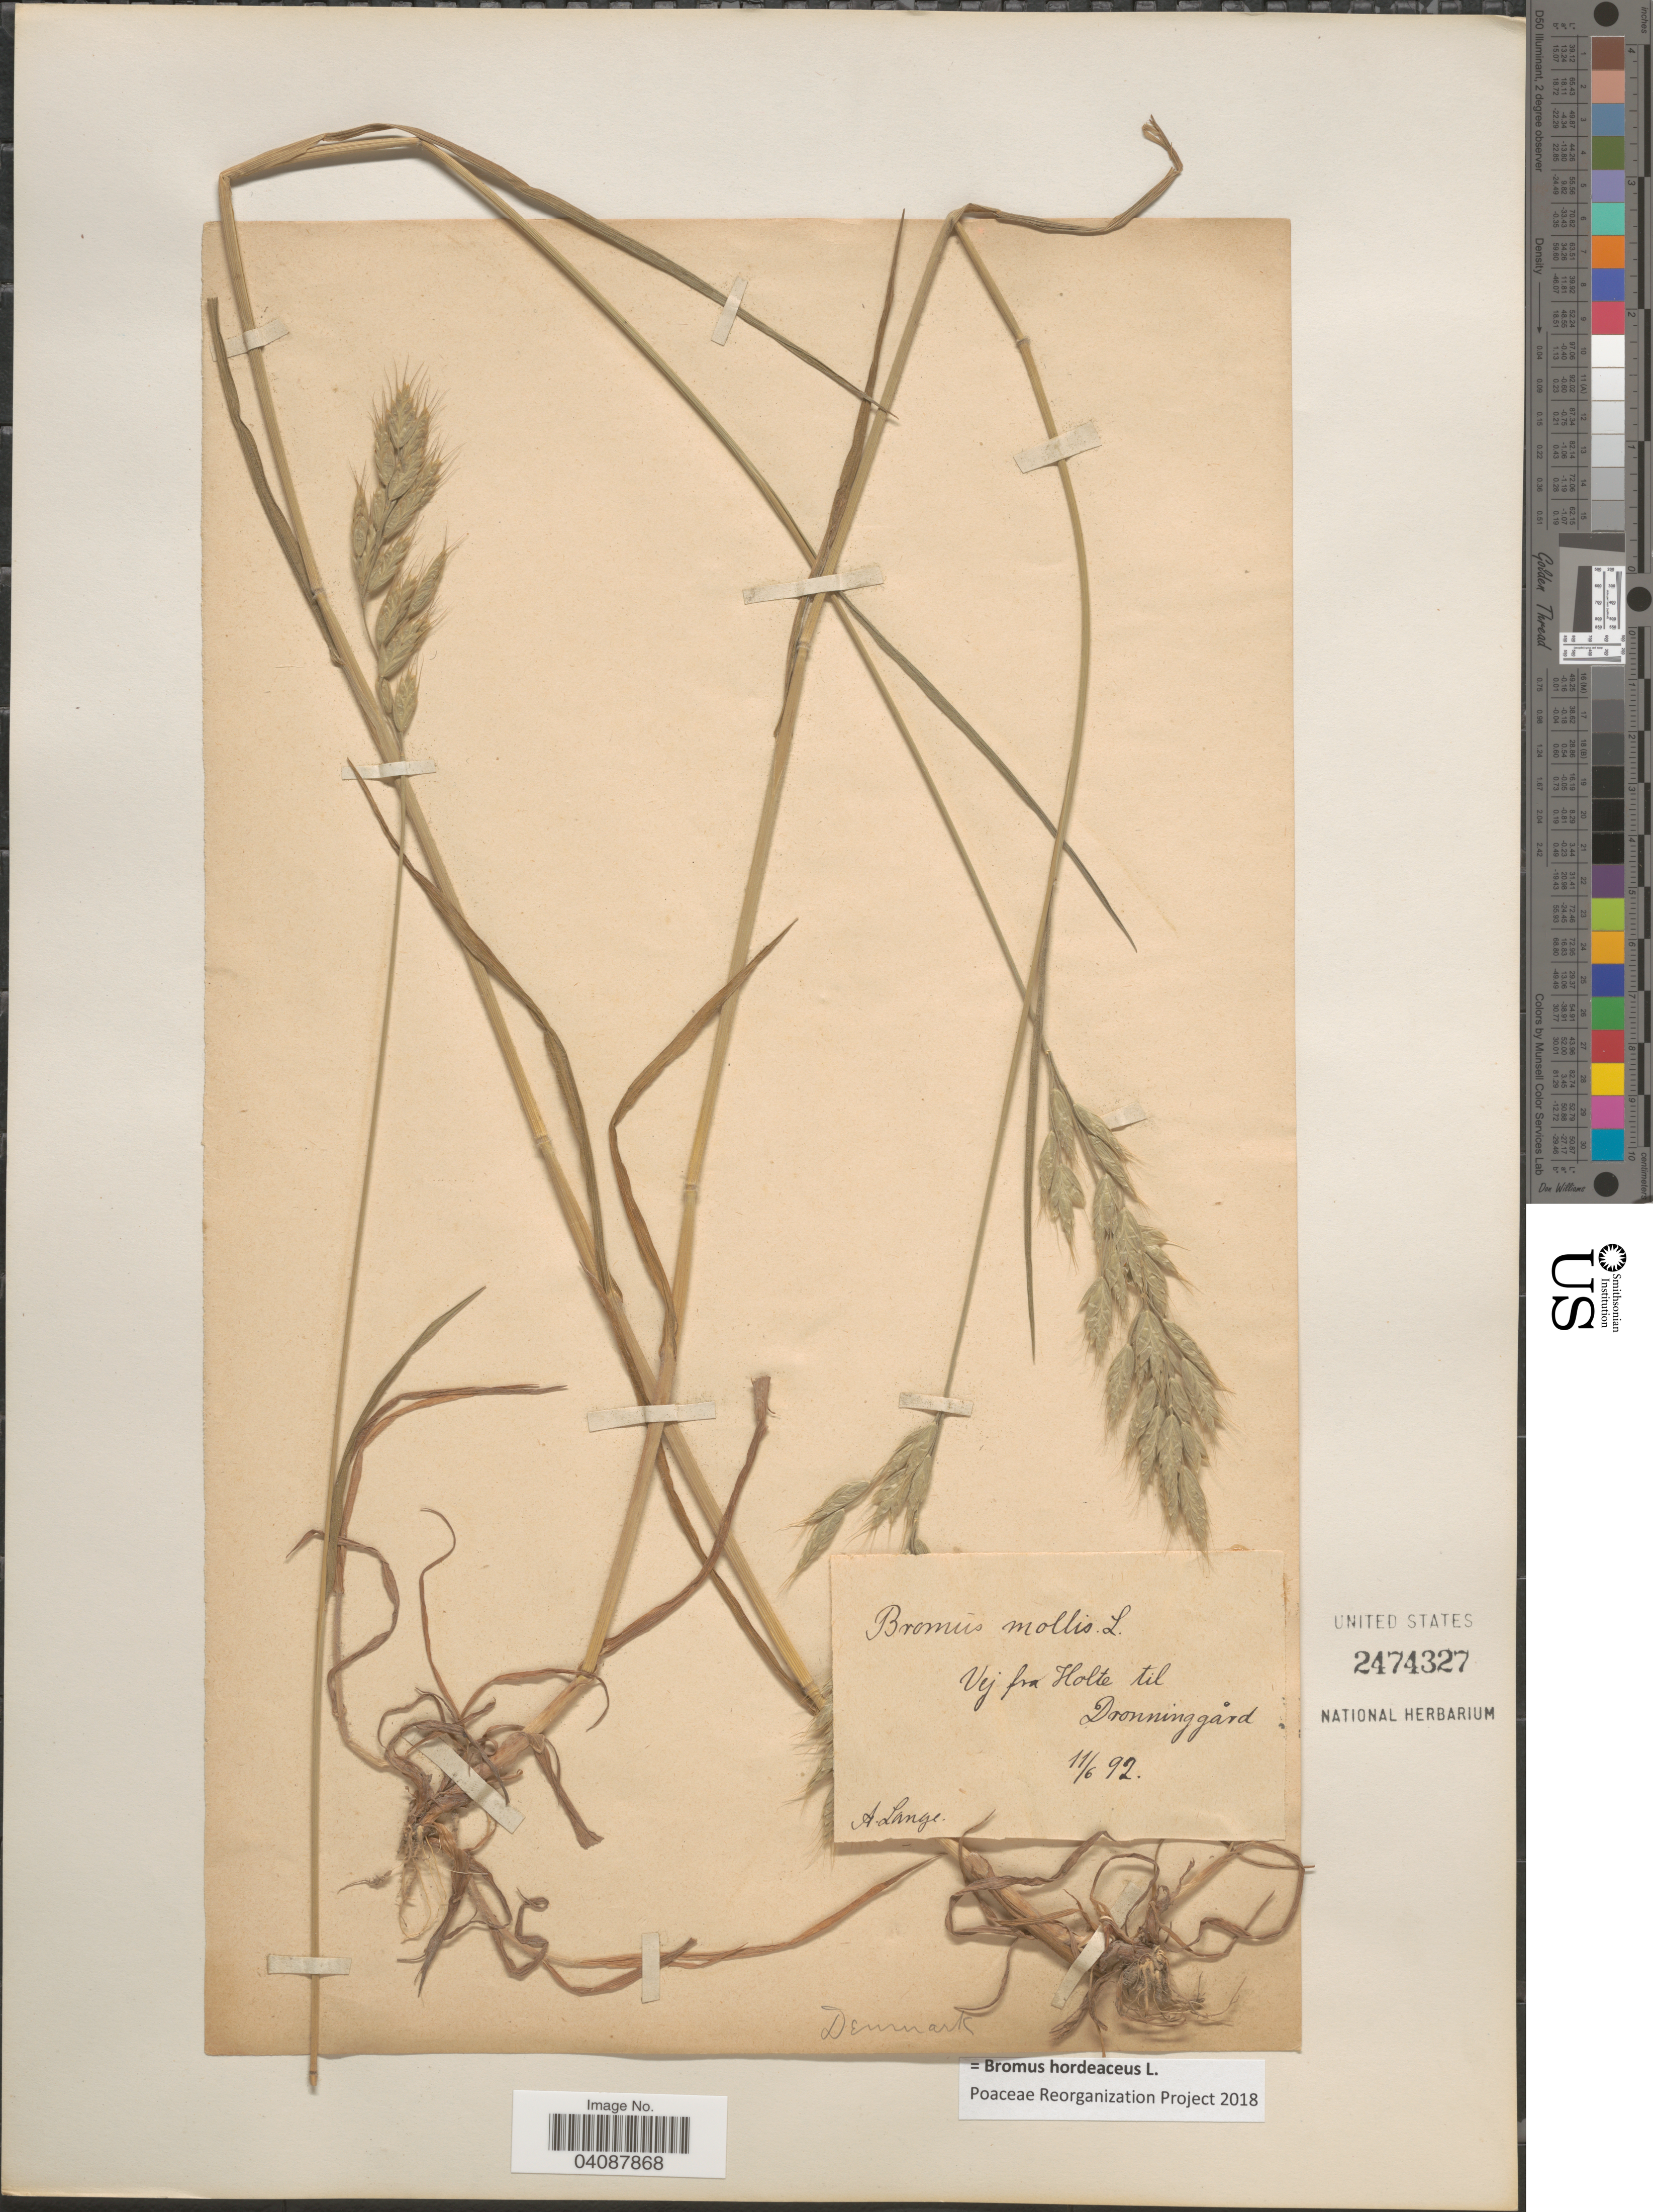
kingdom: Plantae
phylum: Tracheophyta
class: Liliopsida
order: Poales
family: Poaceae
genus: Bromus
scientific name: Bromus hordeaceus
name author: L.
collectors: A. E. Lange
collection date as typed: Transcribed d/m/y: 11/6/92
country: Denmark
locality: Vej fra Holte til Dronninggård.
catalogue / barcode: US 2474327